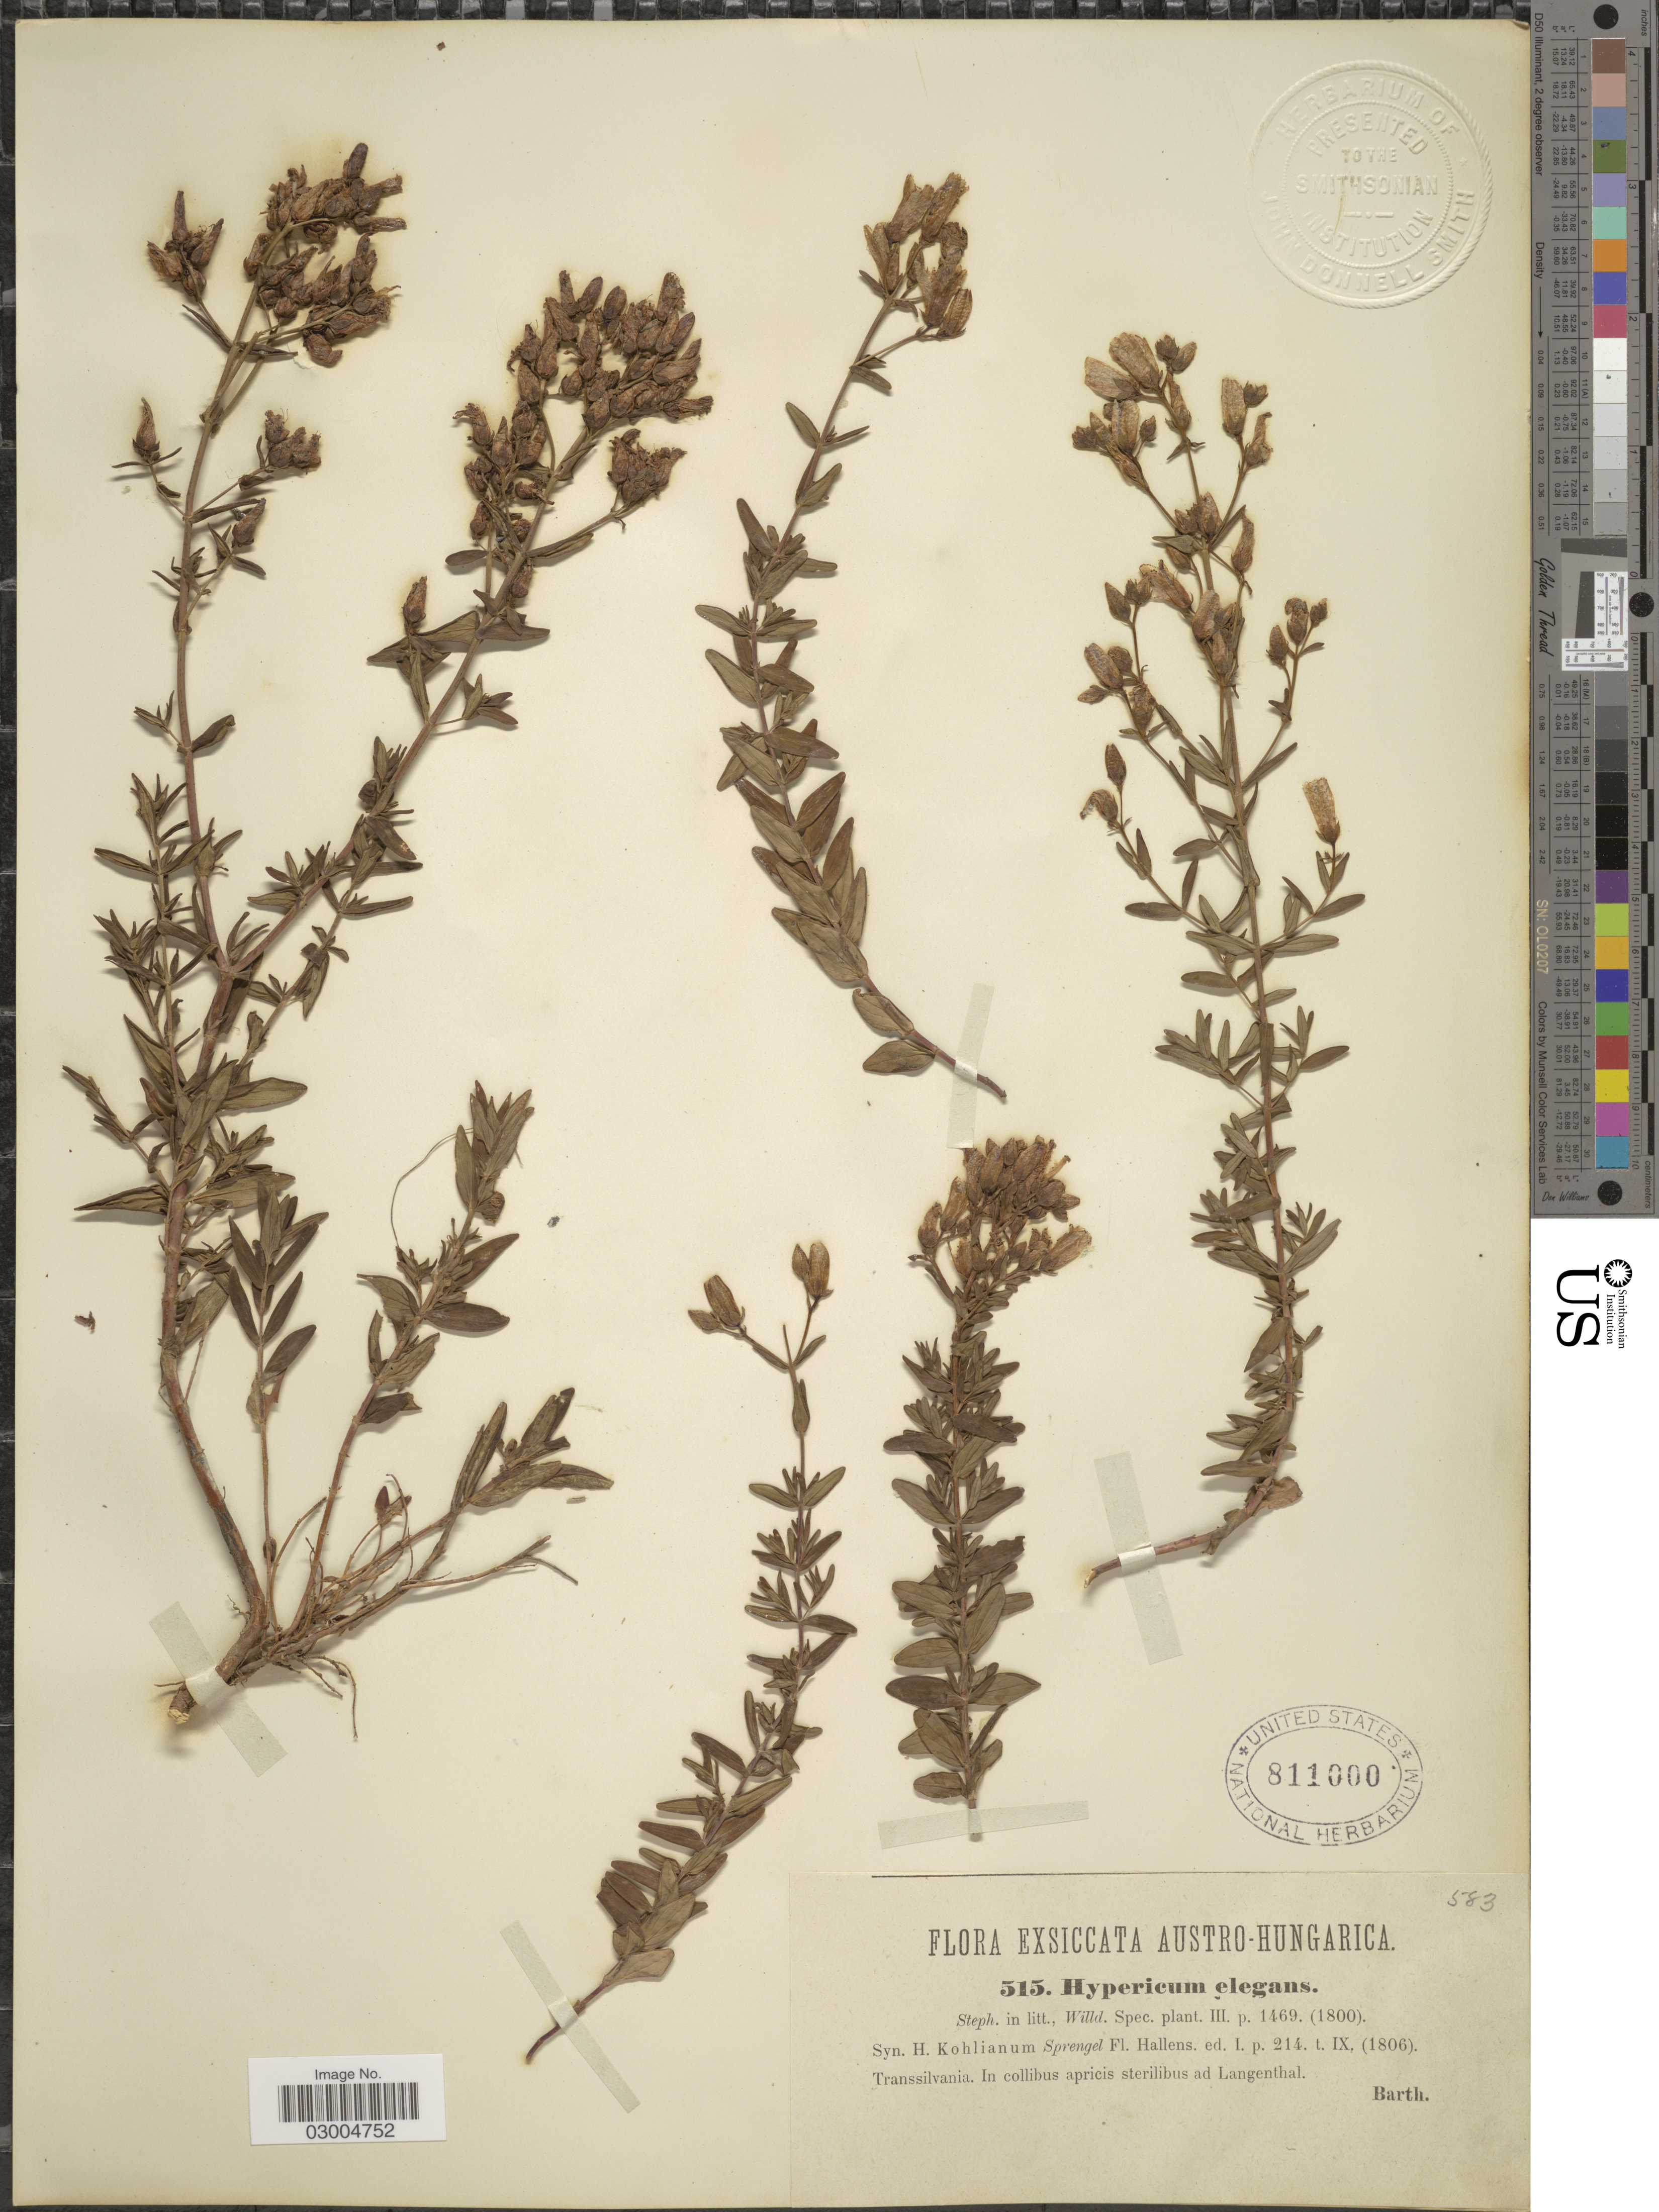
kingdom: Plantae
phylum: Tracheophyta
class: Magnoliopsida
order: Malpighiales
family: Hypericaceae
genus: Hypericum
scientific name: Hypericum elegans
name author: Stephan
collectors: Barth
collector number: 515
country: Romania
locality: Austro-Hungarica. Transsilvania. In collibus apricis sterilibus ad Langenthal.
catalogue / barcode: US 811000